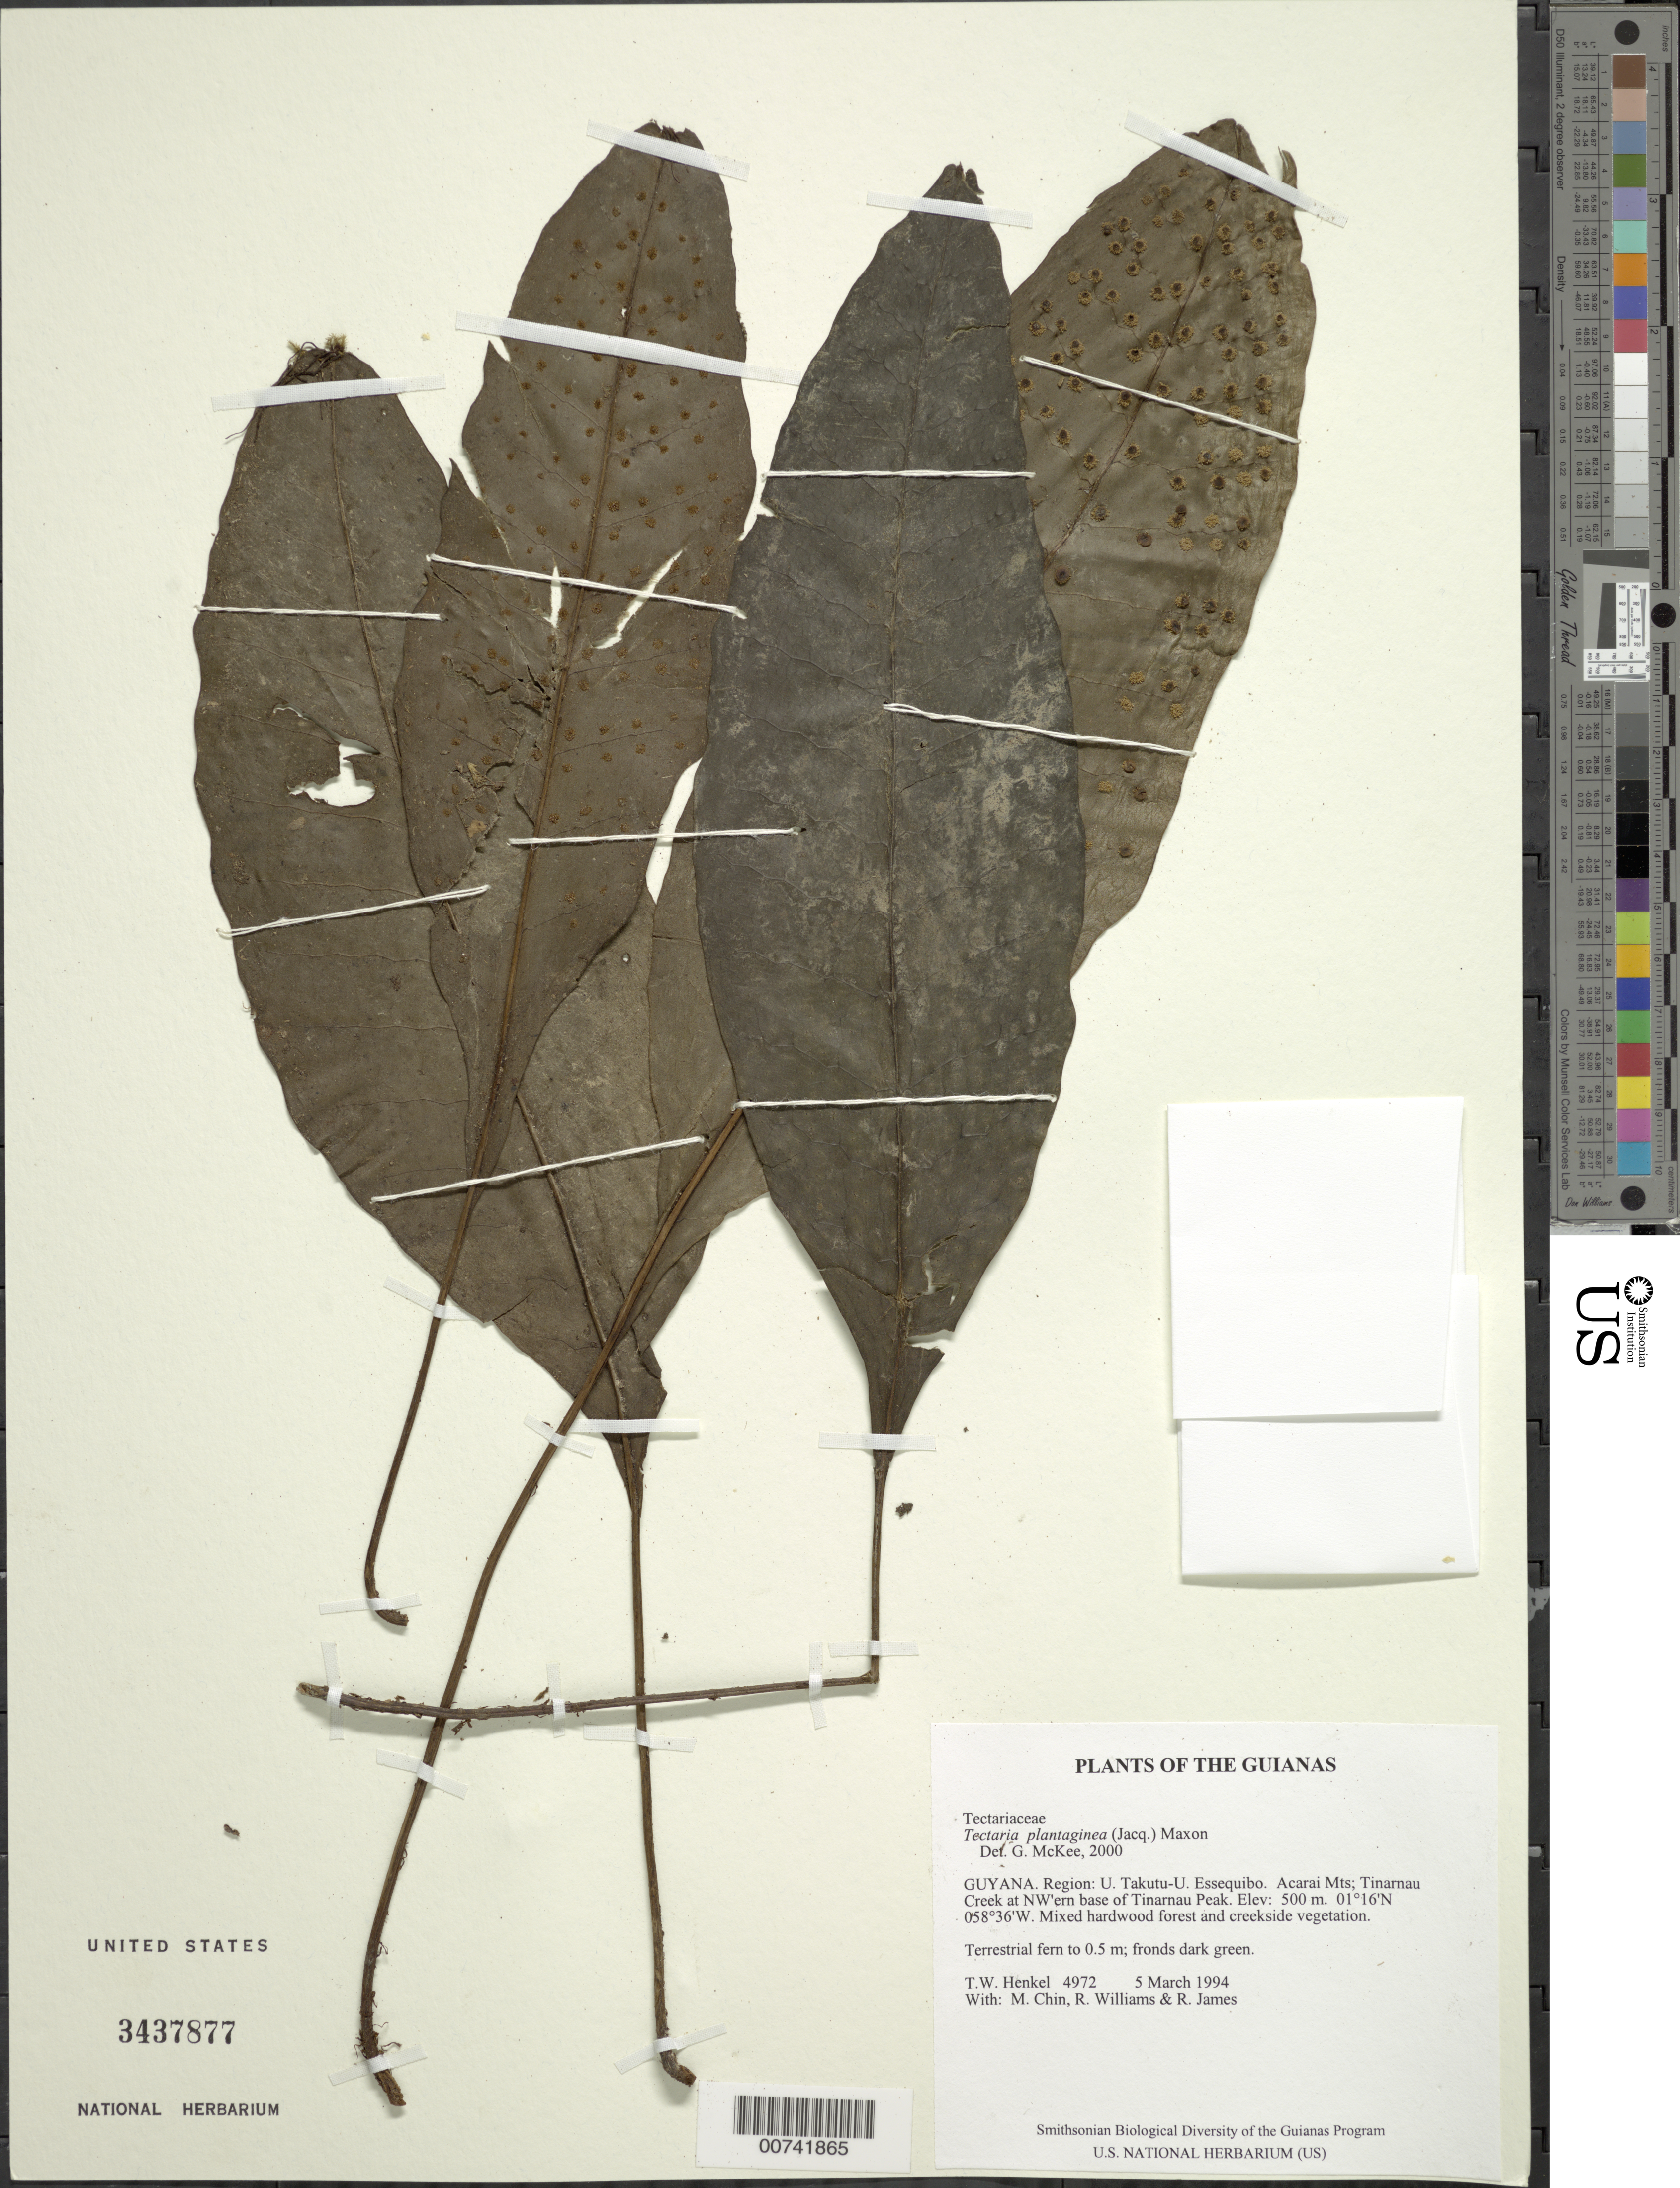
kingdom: Plantae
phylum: Tracheophyta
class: Polypodiopsida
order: Polypodiales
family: Tectariaceae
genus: Tectaria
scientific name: Tectaria plantaginea var. macrocarpa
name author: (Fée) C.V. Morton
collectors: T. Henkel, M. Chin, R. Williams & R. James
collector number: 4972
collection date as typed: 5 March 1994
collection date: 1994-03-05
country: Guyana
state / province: U. Takutu-U. Essequibo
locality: Acarai Mts; Tinarnau Creek at northwestern base of Tinarnau Peak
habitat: Mixed hardwood forest and creekside vegetation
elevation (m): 500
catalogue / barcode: US 3437877